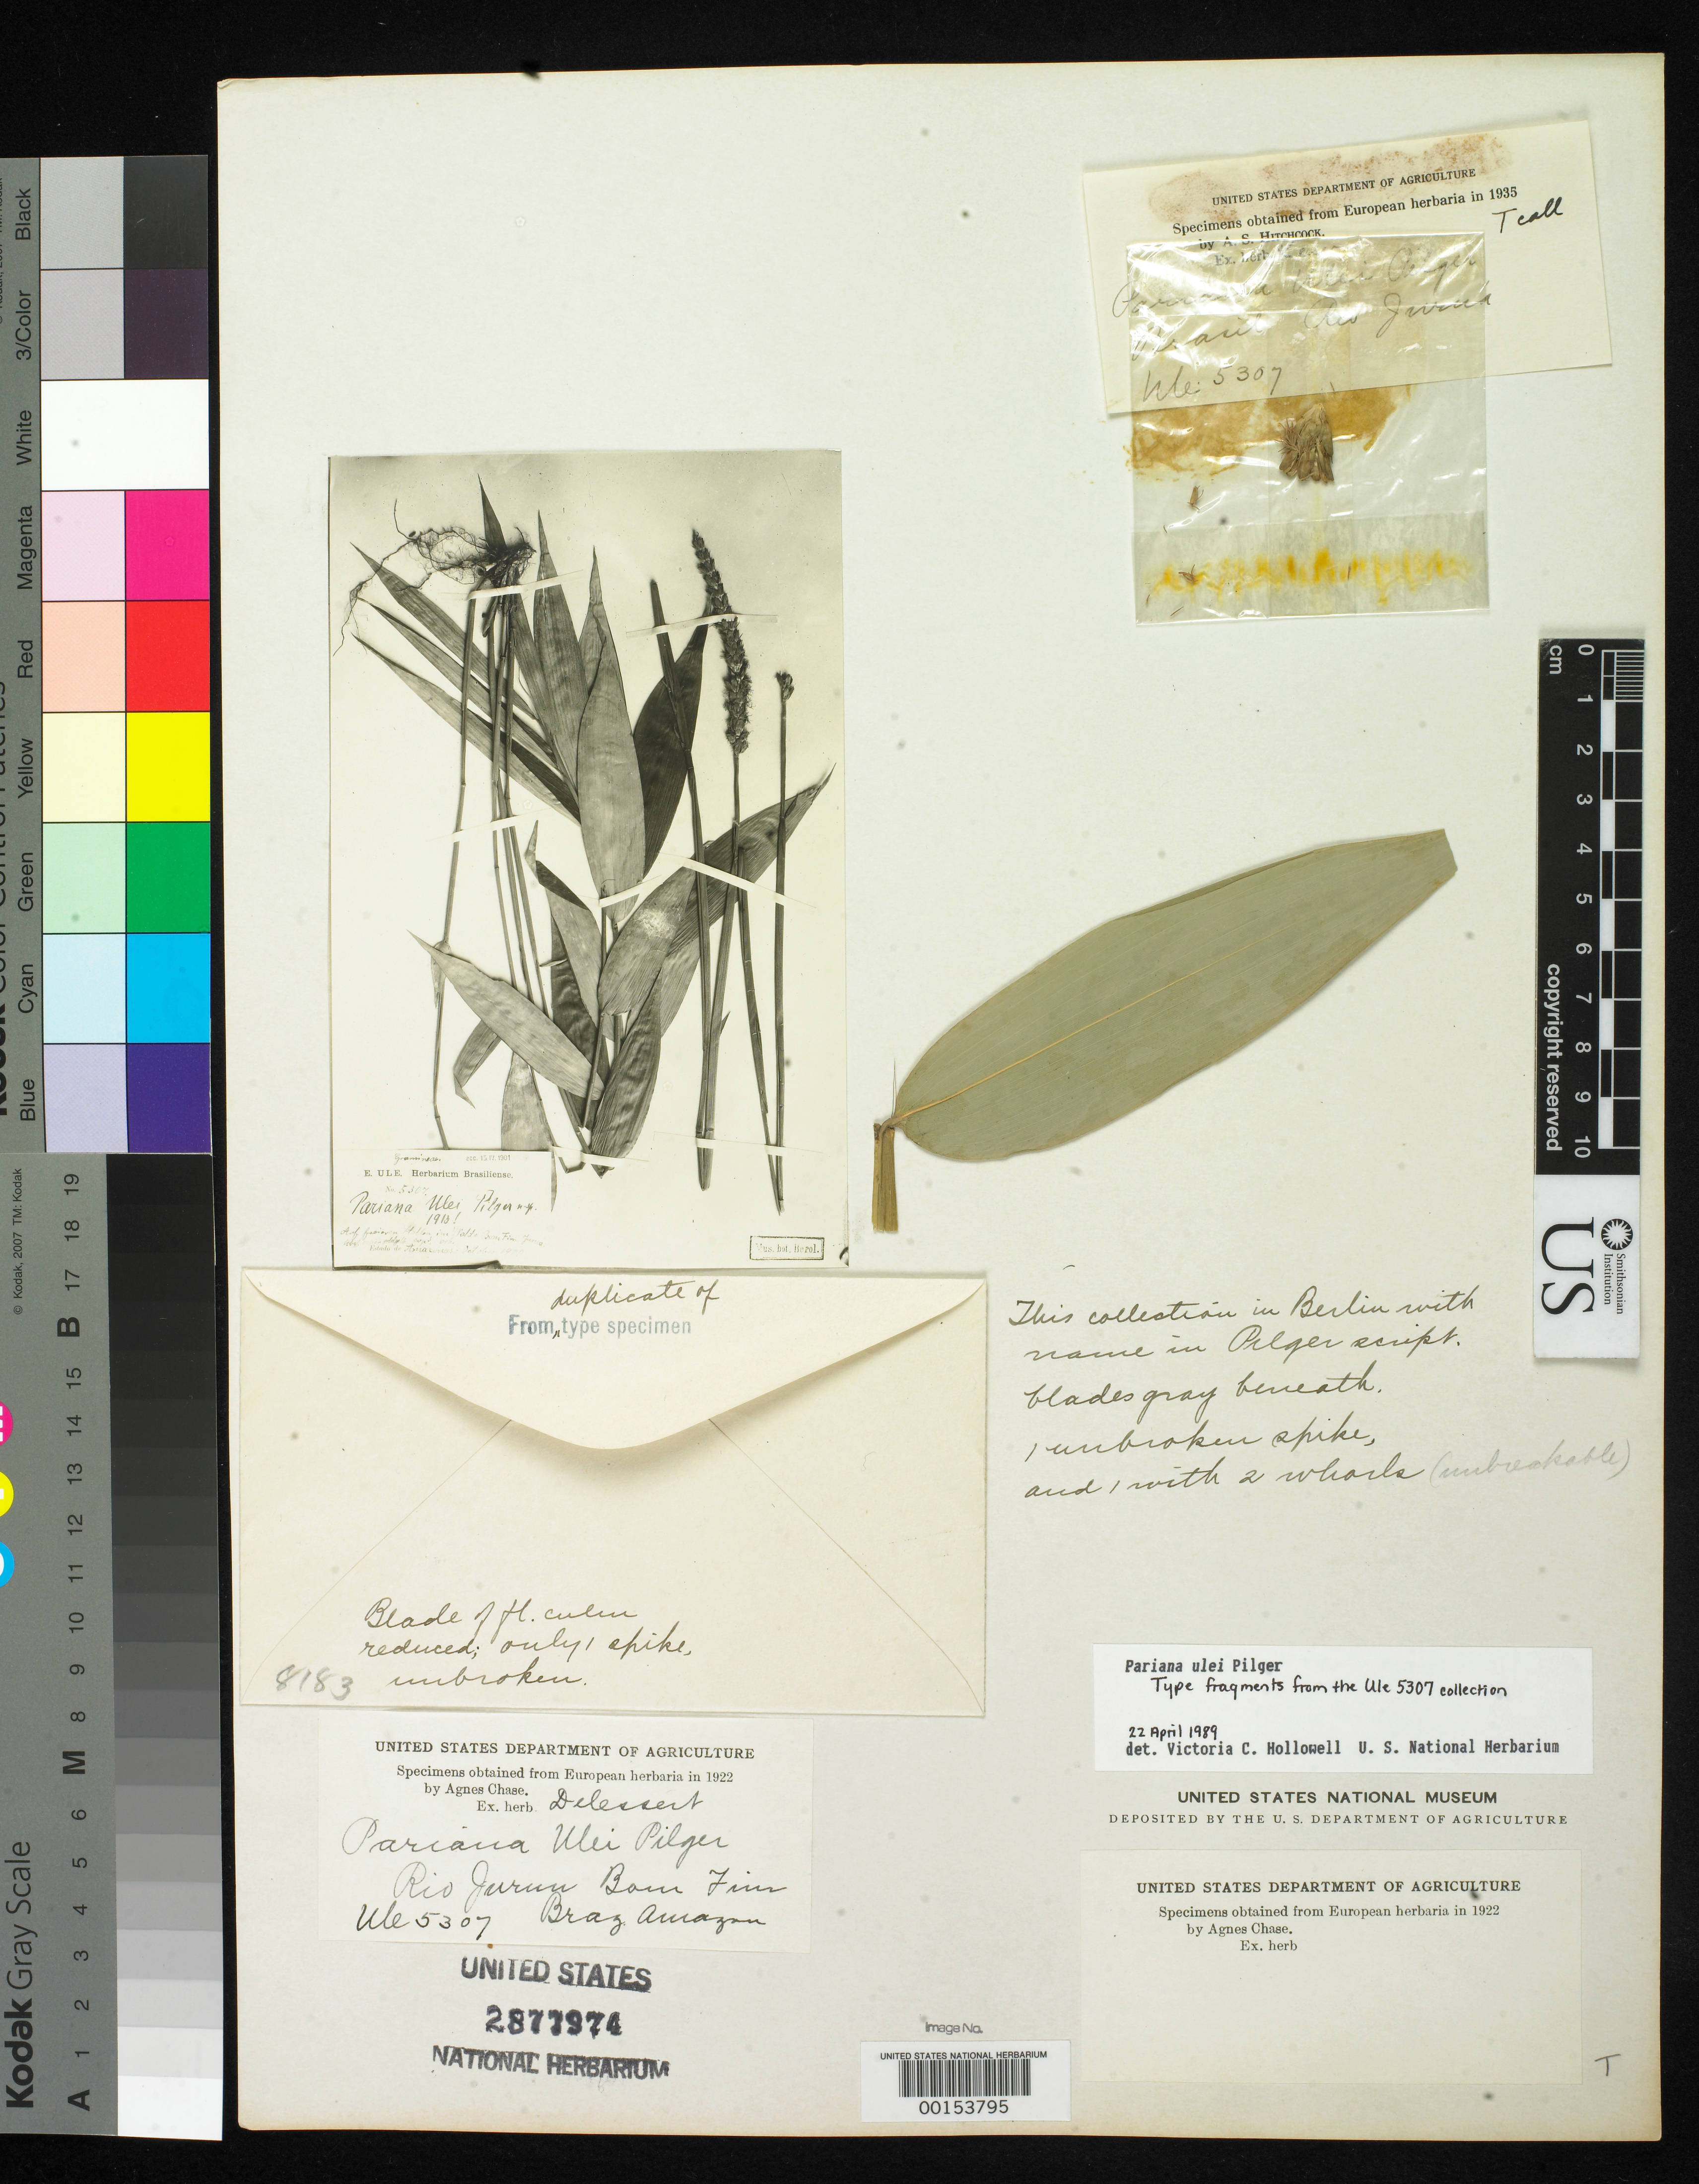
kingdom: Plantae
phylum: Tracheophyta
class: Liliopsida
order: Poales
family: Poaceae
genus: Pariana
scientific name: Pariana ulei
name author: Pilg.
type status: Type Fragment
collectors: E. H. Ule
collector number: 5307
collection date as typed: Oct 1900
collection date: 1900-10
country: Brazil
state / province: Amazonas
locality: Rio Juraua, Bom Fim.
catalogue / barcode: US 2877974